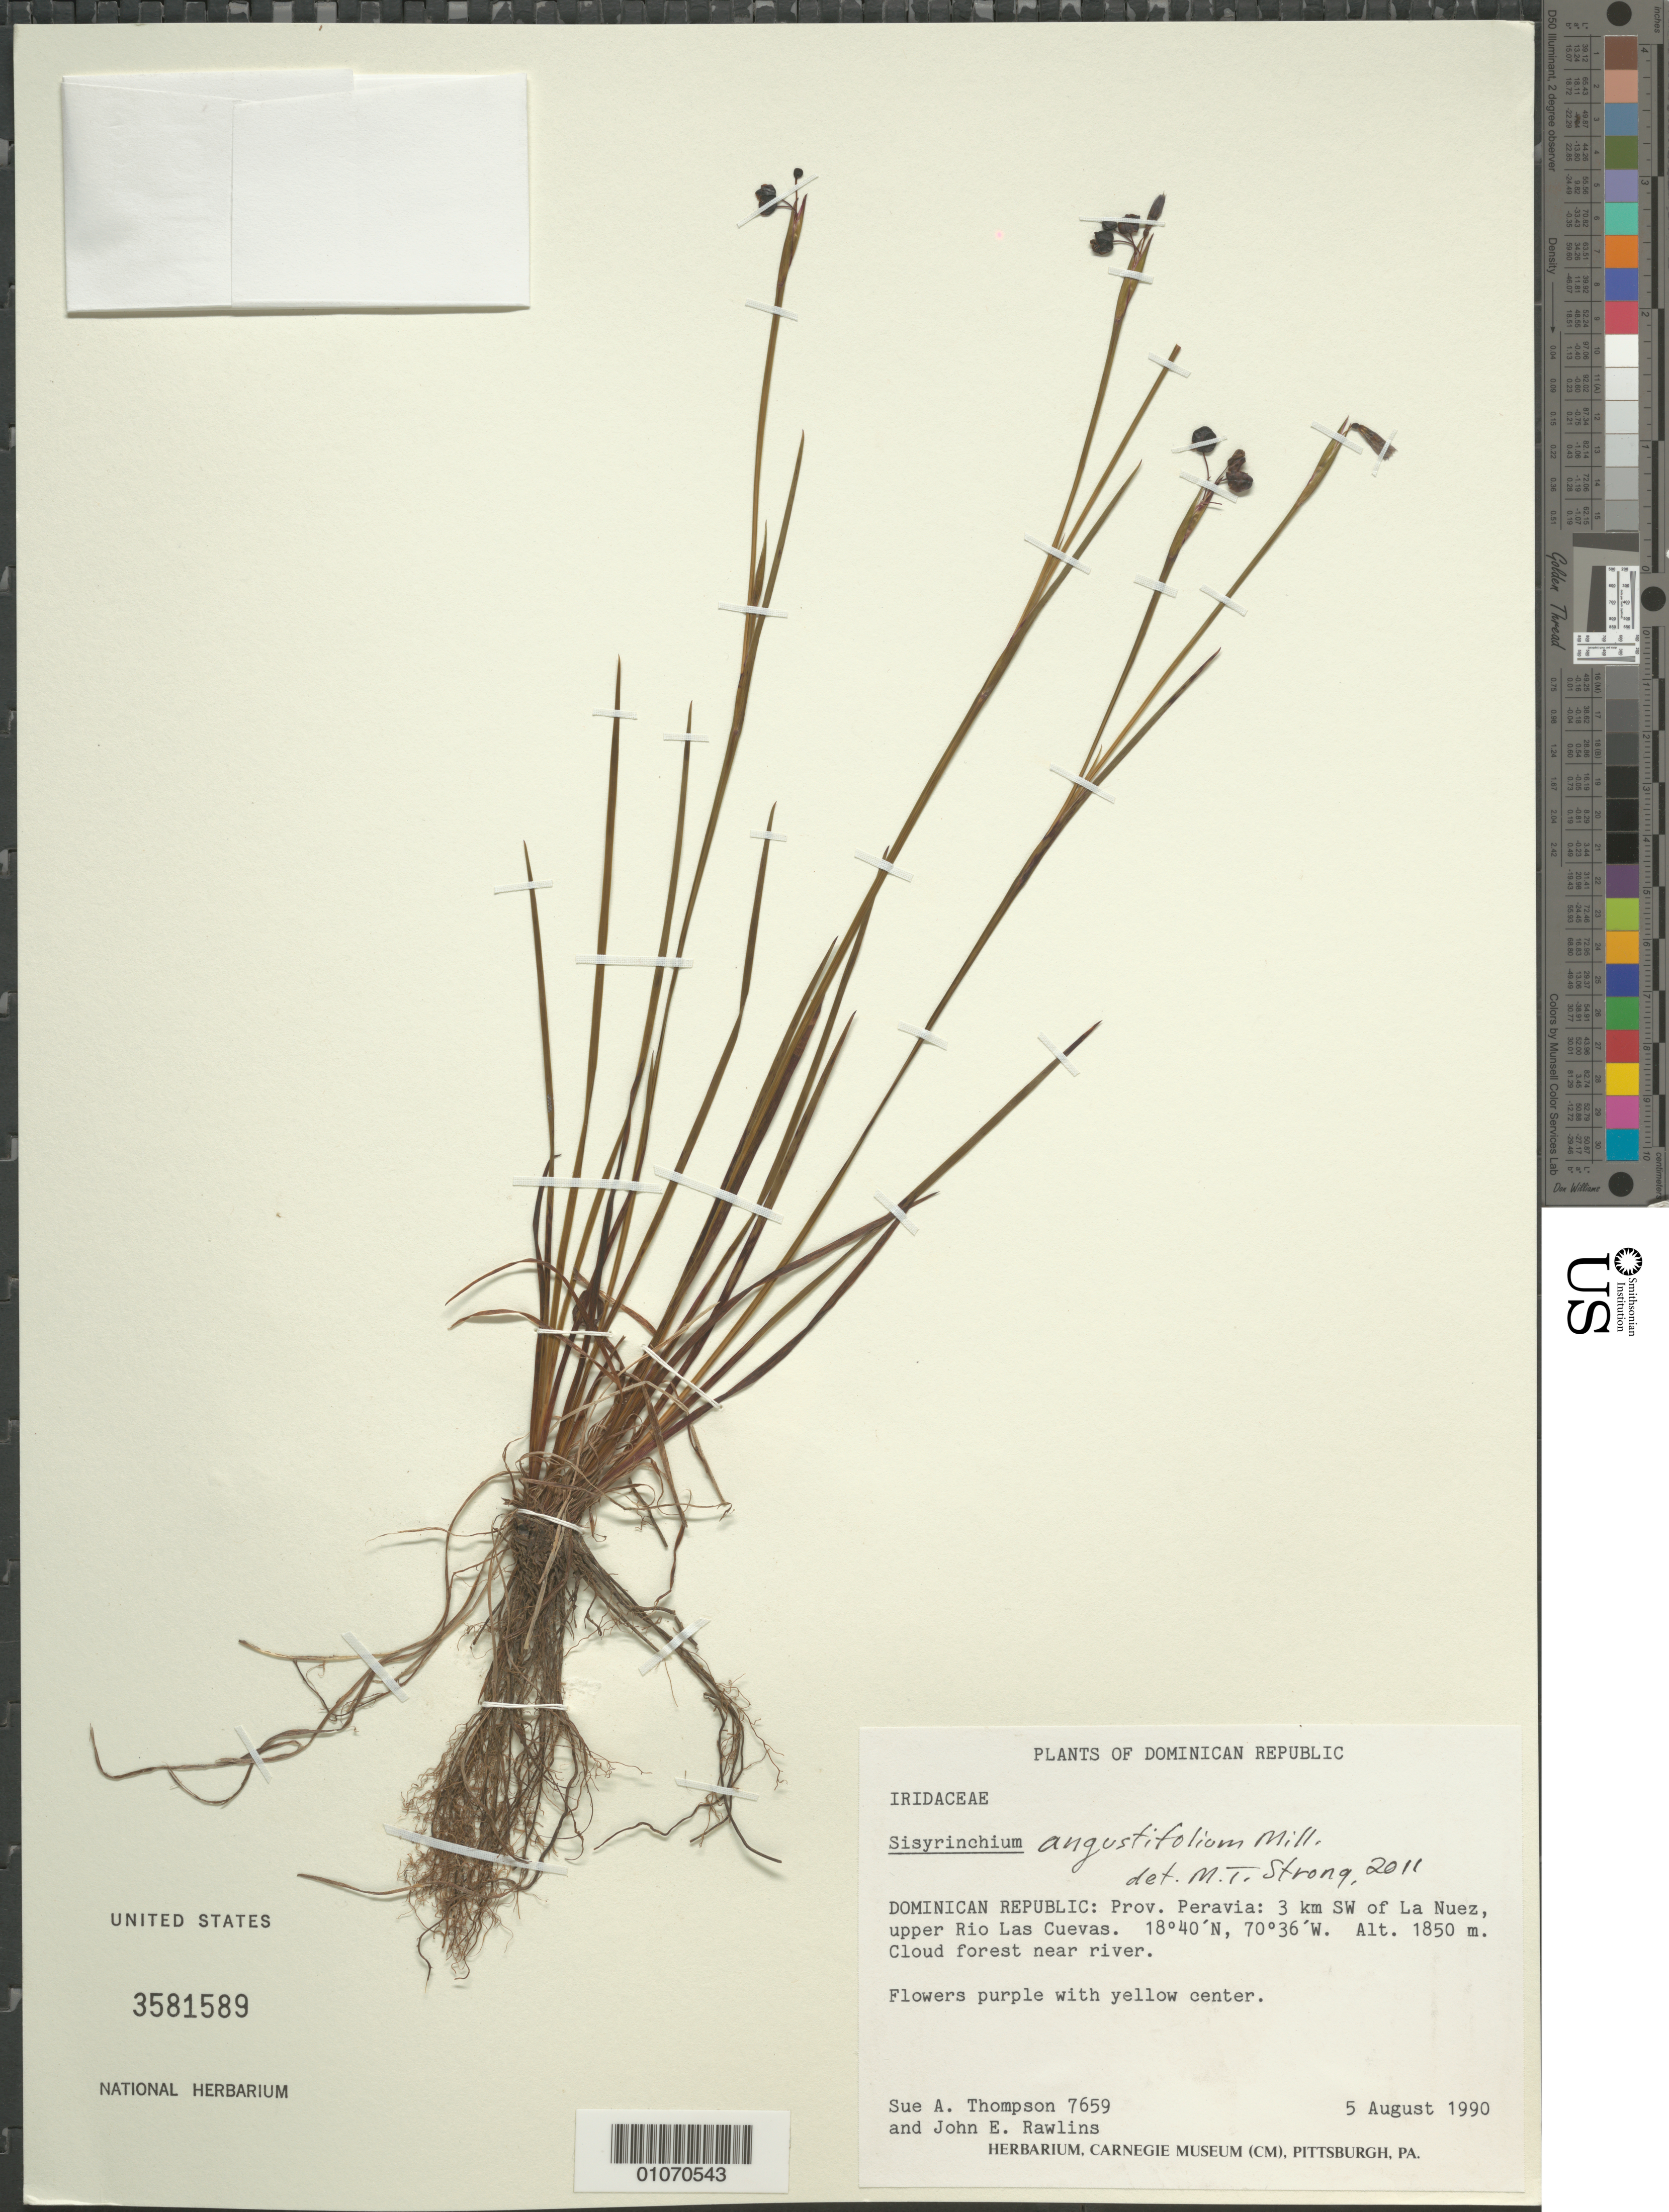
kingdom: Plantae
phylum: Tracheophyta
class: Liliopsida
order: Asparagales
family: Iridaceae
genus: Sisyrinchium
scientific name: Sisyrinchium angustifolium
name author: Mill.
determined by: Strong, M. T., (US), Smithsonian Institution - National Museum of Natural History (UNITED STATES)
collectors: S. A. Thompson & J. Rawlins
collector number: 7659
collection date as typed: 05 Aug 1990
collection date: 1990-08-05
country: Dominican Republic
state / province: Peravia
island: Hispaniola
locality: La Nuez, 3 km SW, upper Río Las Cuevas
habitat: Cloud forest near river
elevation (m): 1850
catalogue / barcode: US 3581589